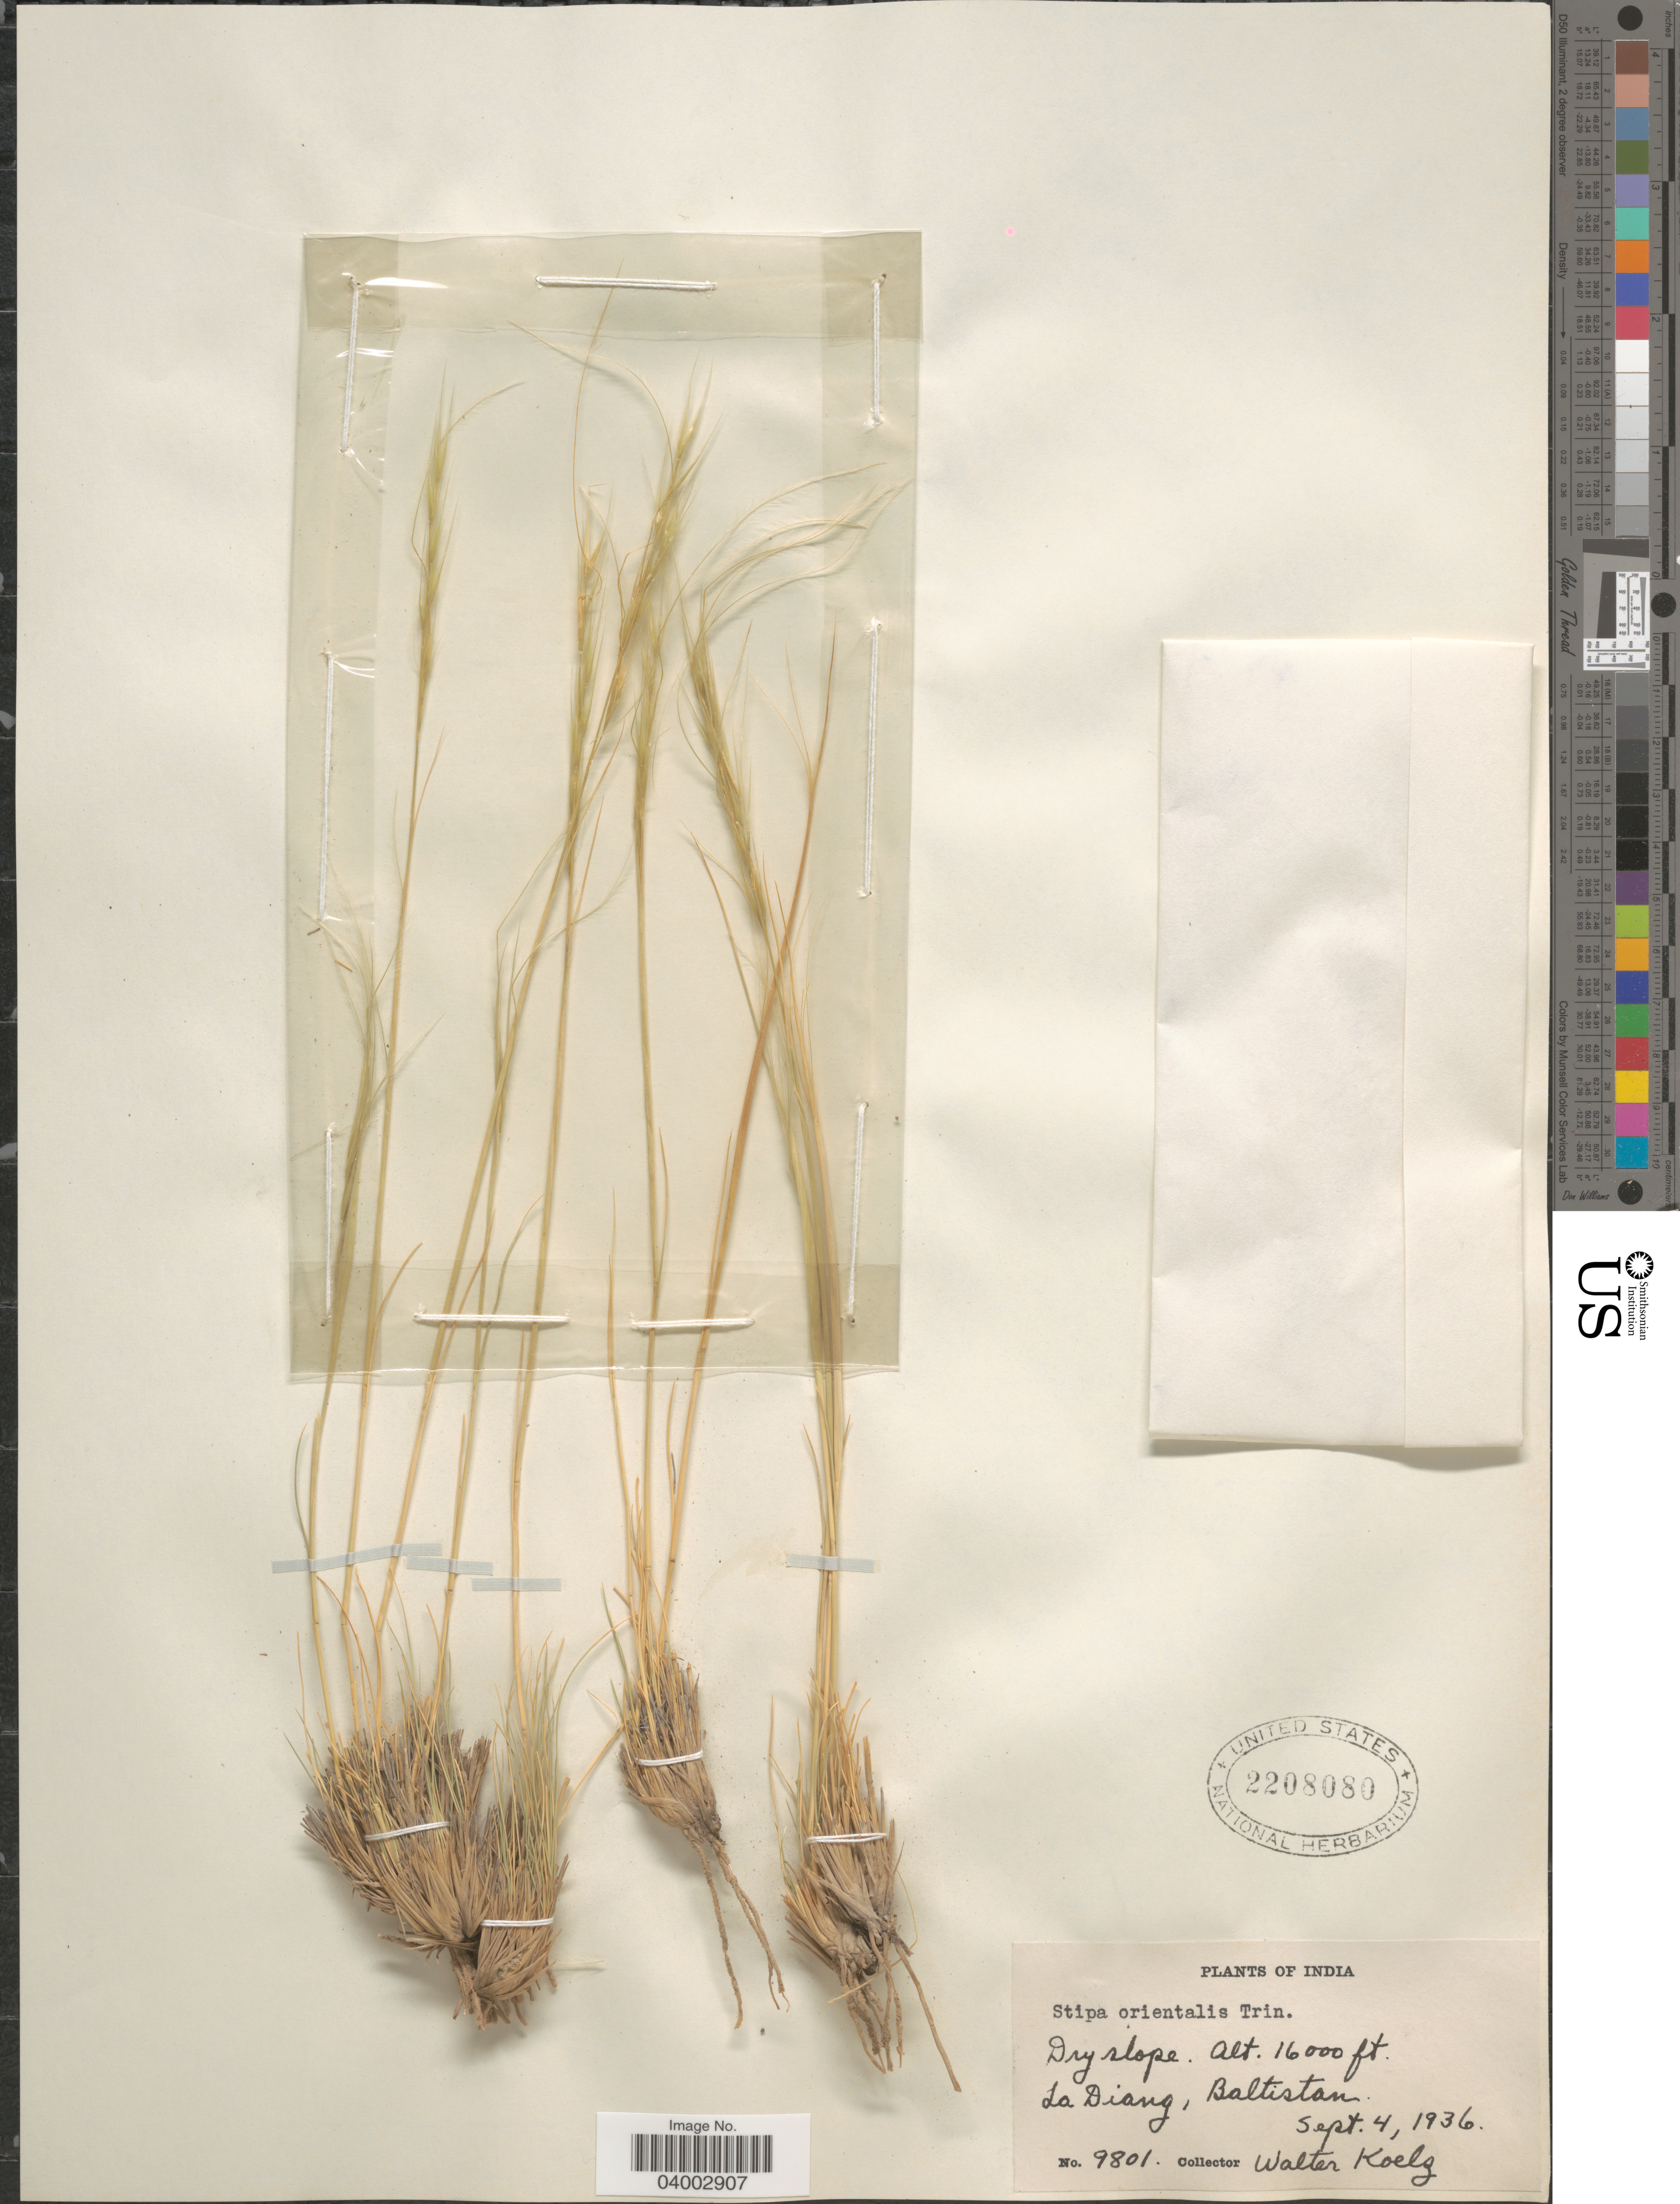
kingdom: Plantae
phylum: Tracheophyta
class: Liliopsida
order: Poales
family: Poaceae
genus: Stipa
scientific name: Stipa orientalis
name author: Trin.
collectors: W. N. Koelz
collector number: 9801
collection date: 1936-09-04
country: India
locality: La Diang, Baltistan.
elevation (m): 4877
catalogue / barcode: US 2208080